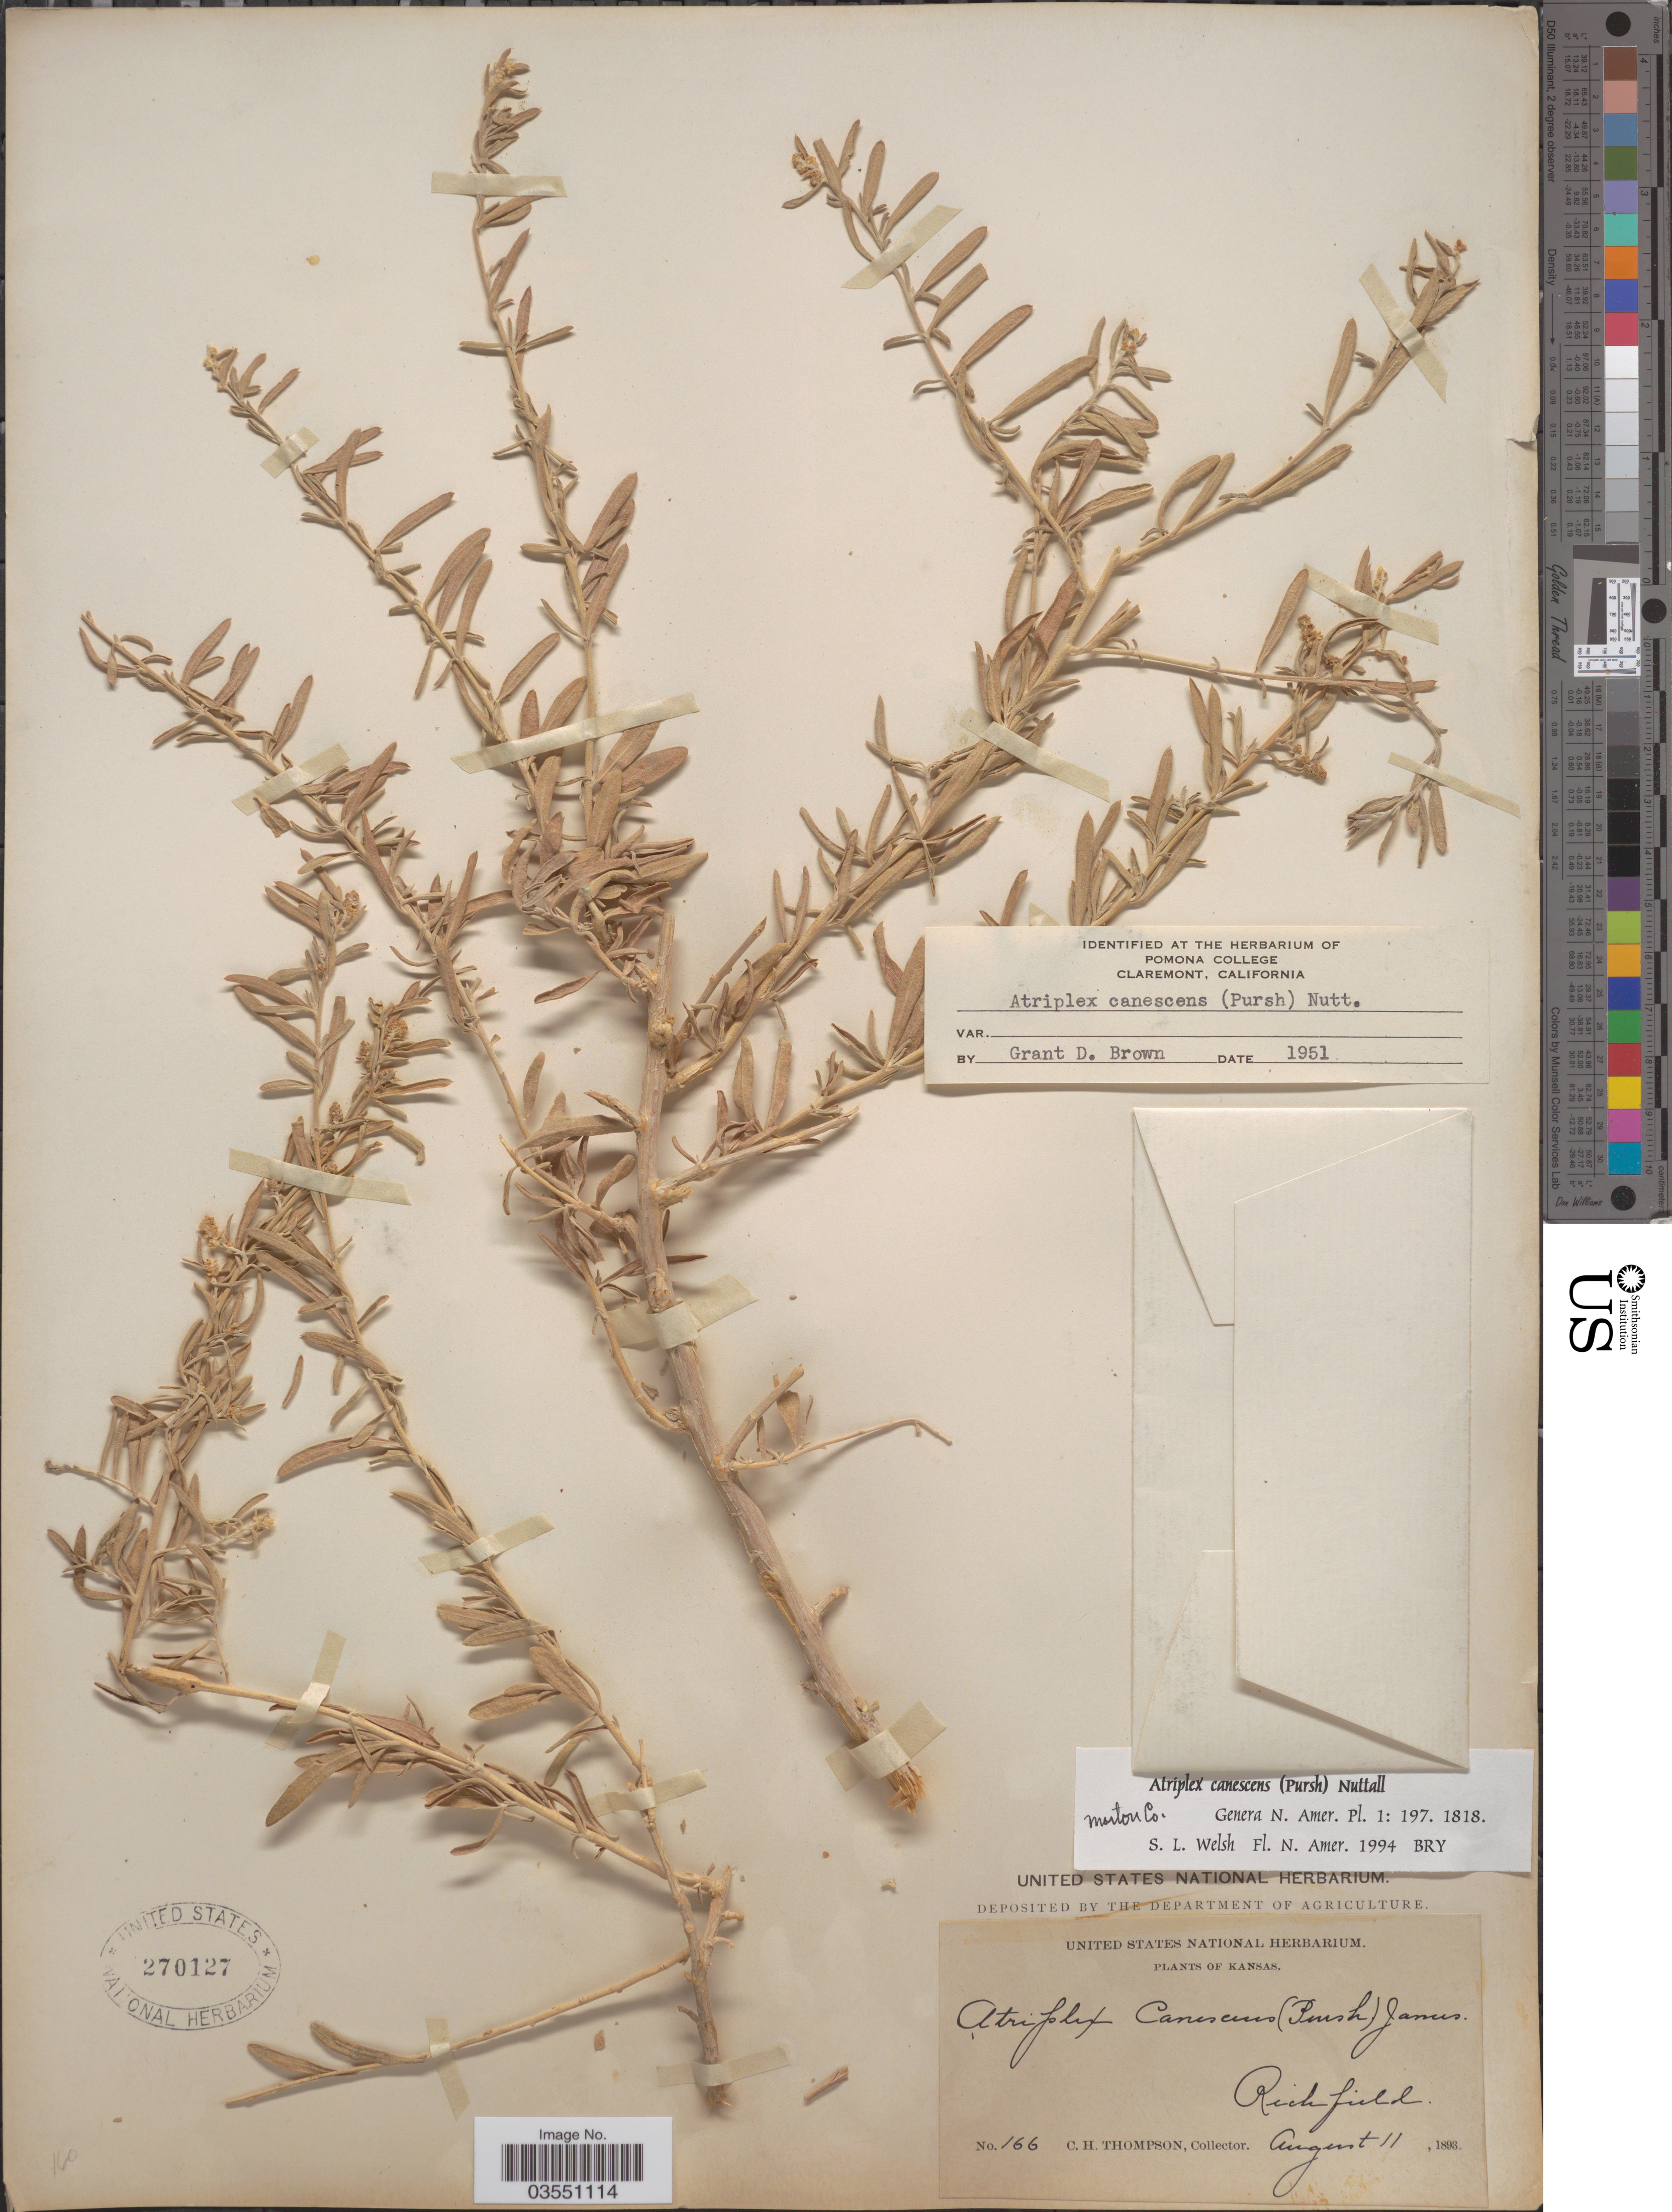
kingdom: Plantae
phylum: Tracheophyta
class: Magnoliopsida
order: Caryophyllales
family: Amaranthaceae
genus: Atriplex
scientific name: Atriplex canescens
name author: (Pursh) Nutt.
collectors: C. H. Thompson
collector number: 166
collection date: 1893-08-11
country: United States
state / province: Kansas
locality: Rich field.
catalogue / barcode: US 270127